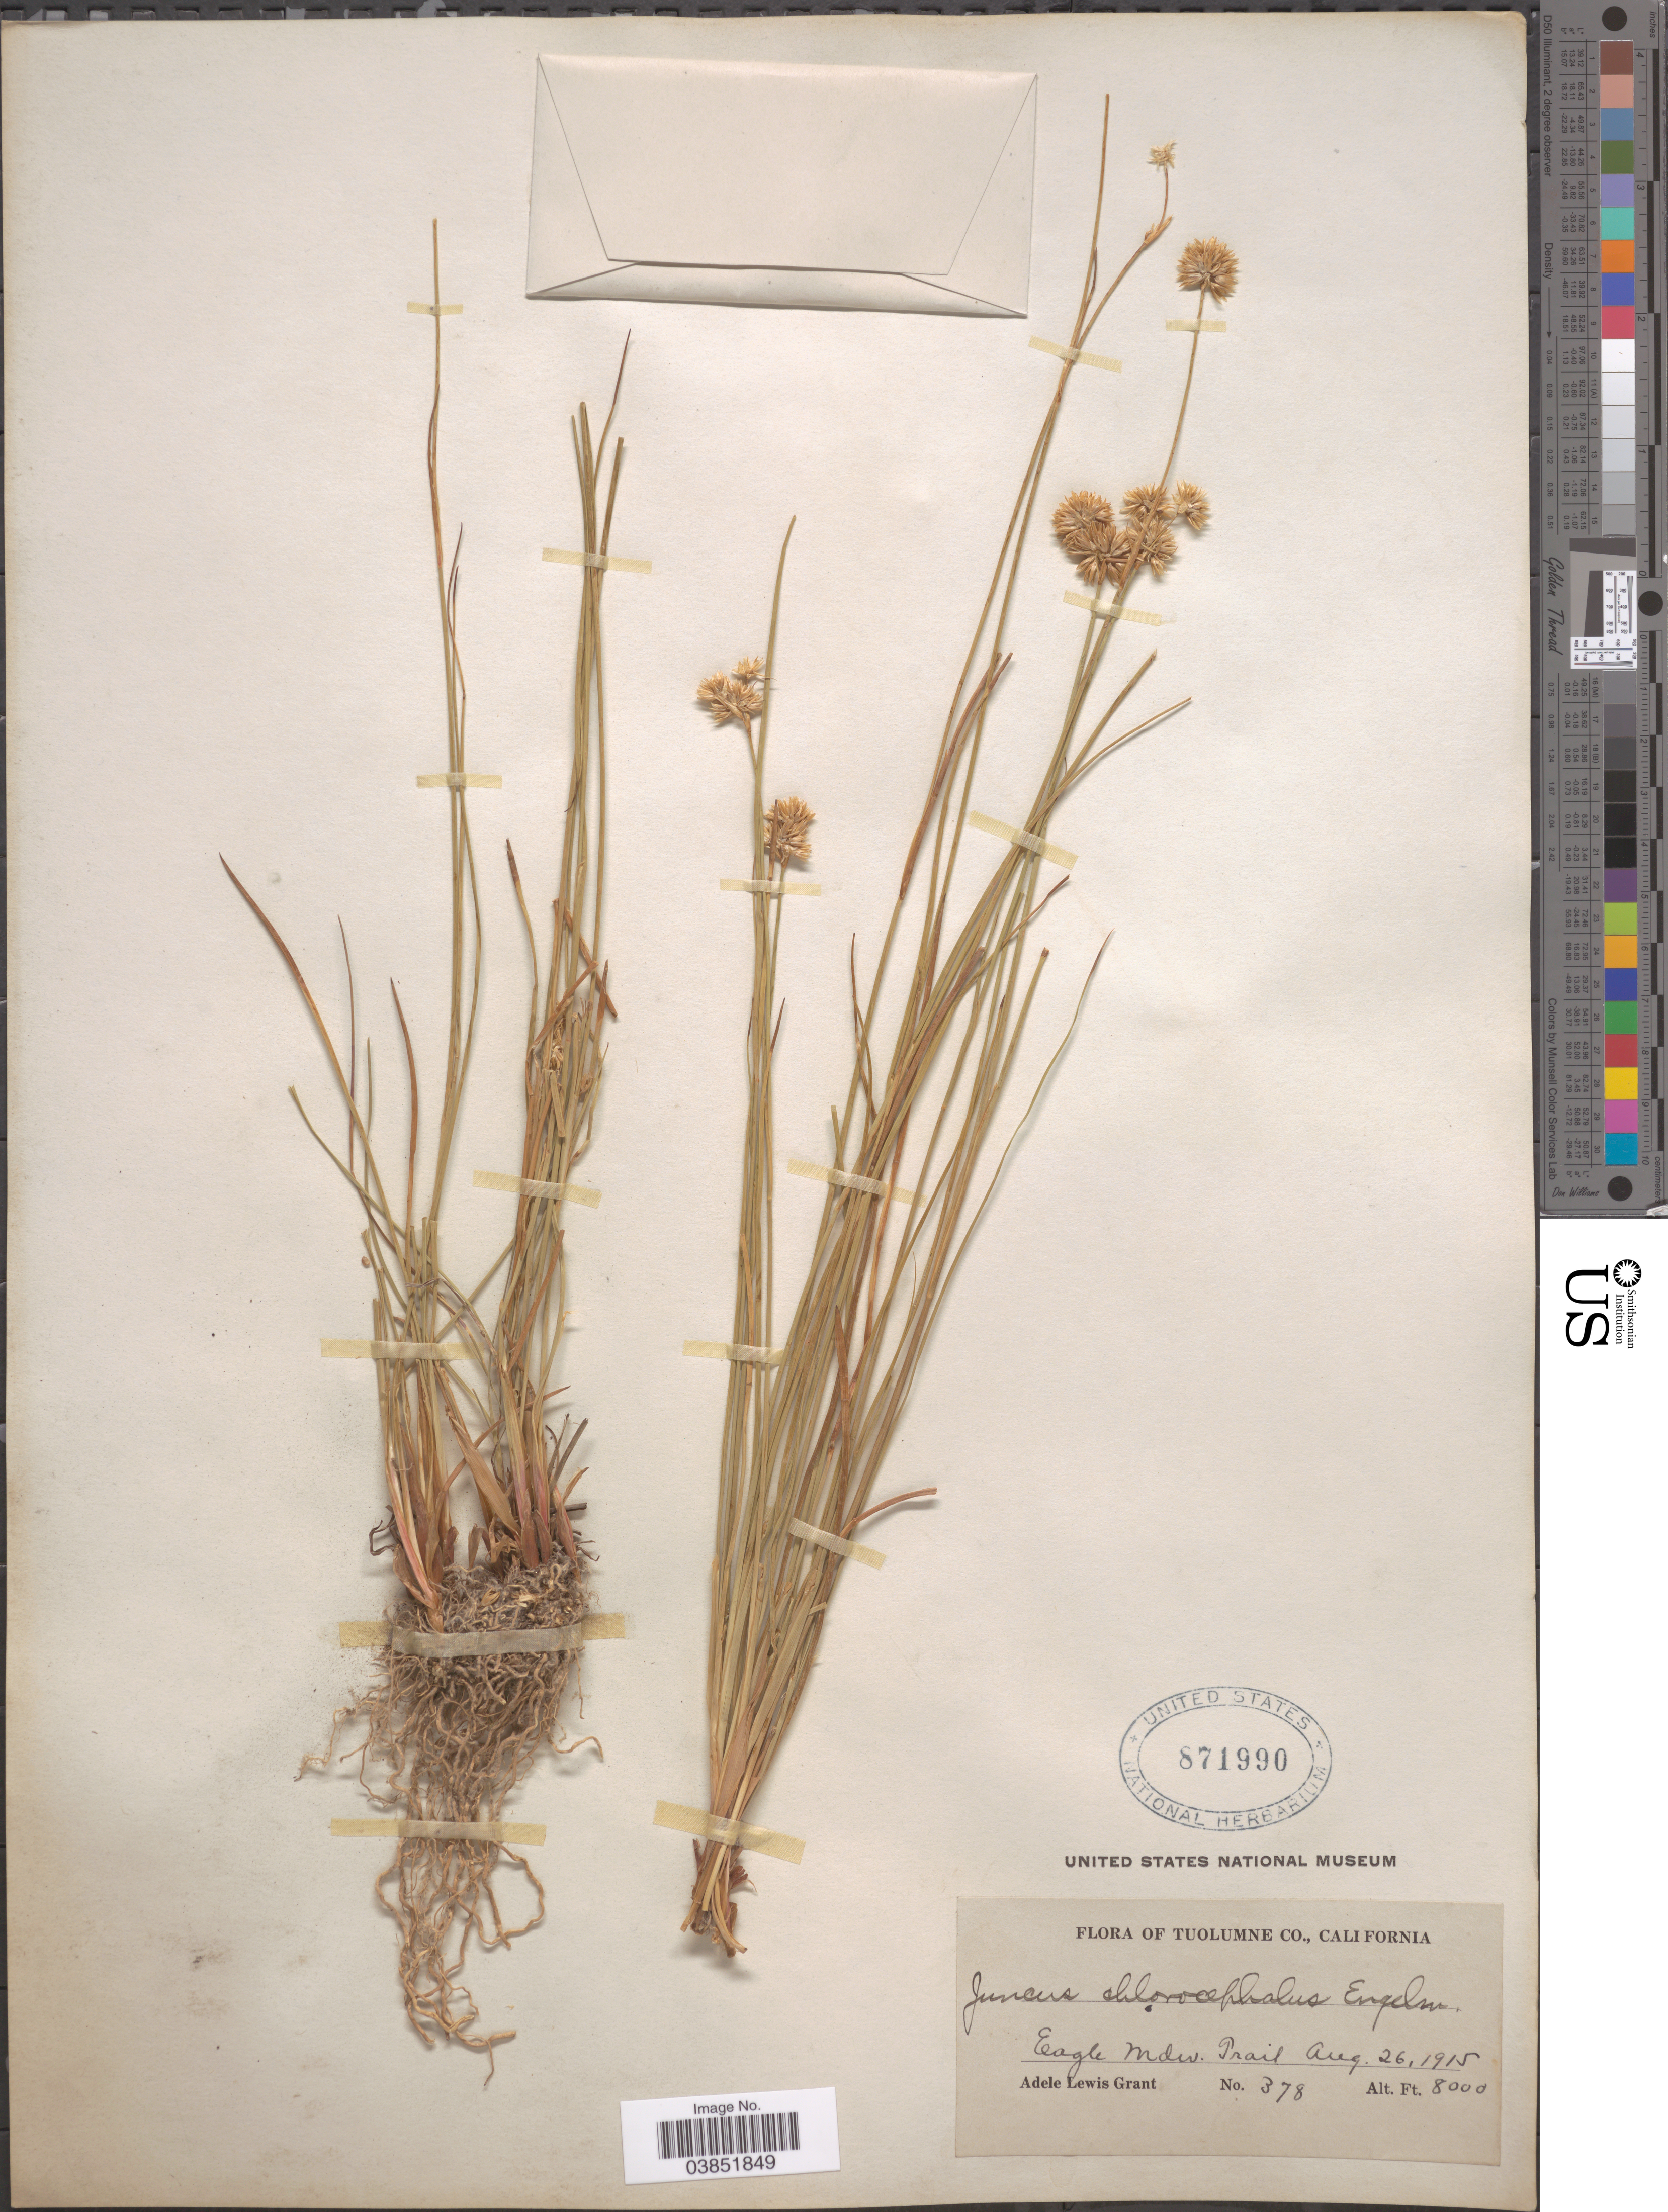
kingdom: Plantae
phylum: Tracheophyta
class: Liliopsida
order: Poales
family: Juncaceae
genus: Juncus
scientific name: Juncus chlorocephalus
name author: Engelm.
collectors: A. L. Grant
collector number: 378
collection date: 1915-08-26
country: United States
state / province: California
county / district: Tuolumne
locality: Tuolumne Co. Eagle Mdw. Trail.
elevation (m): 2438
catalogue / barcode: US 871990